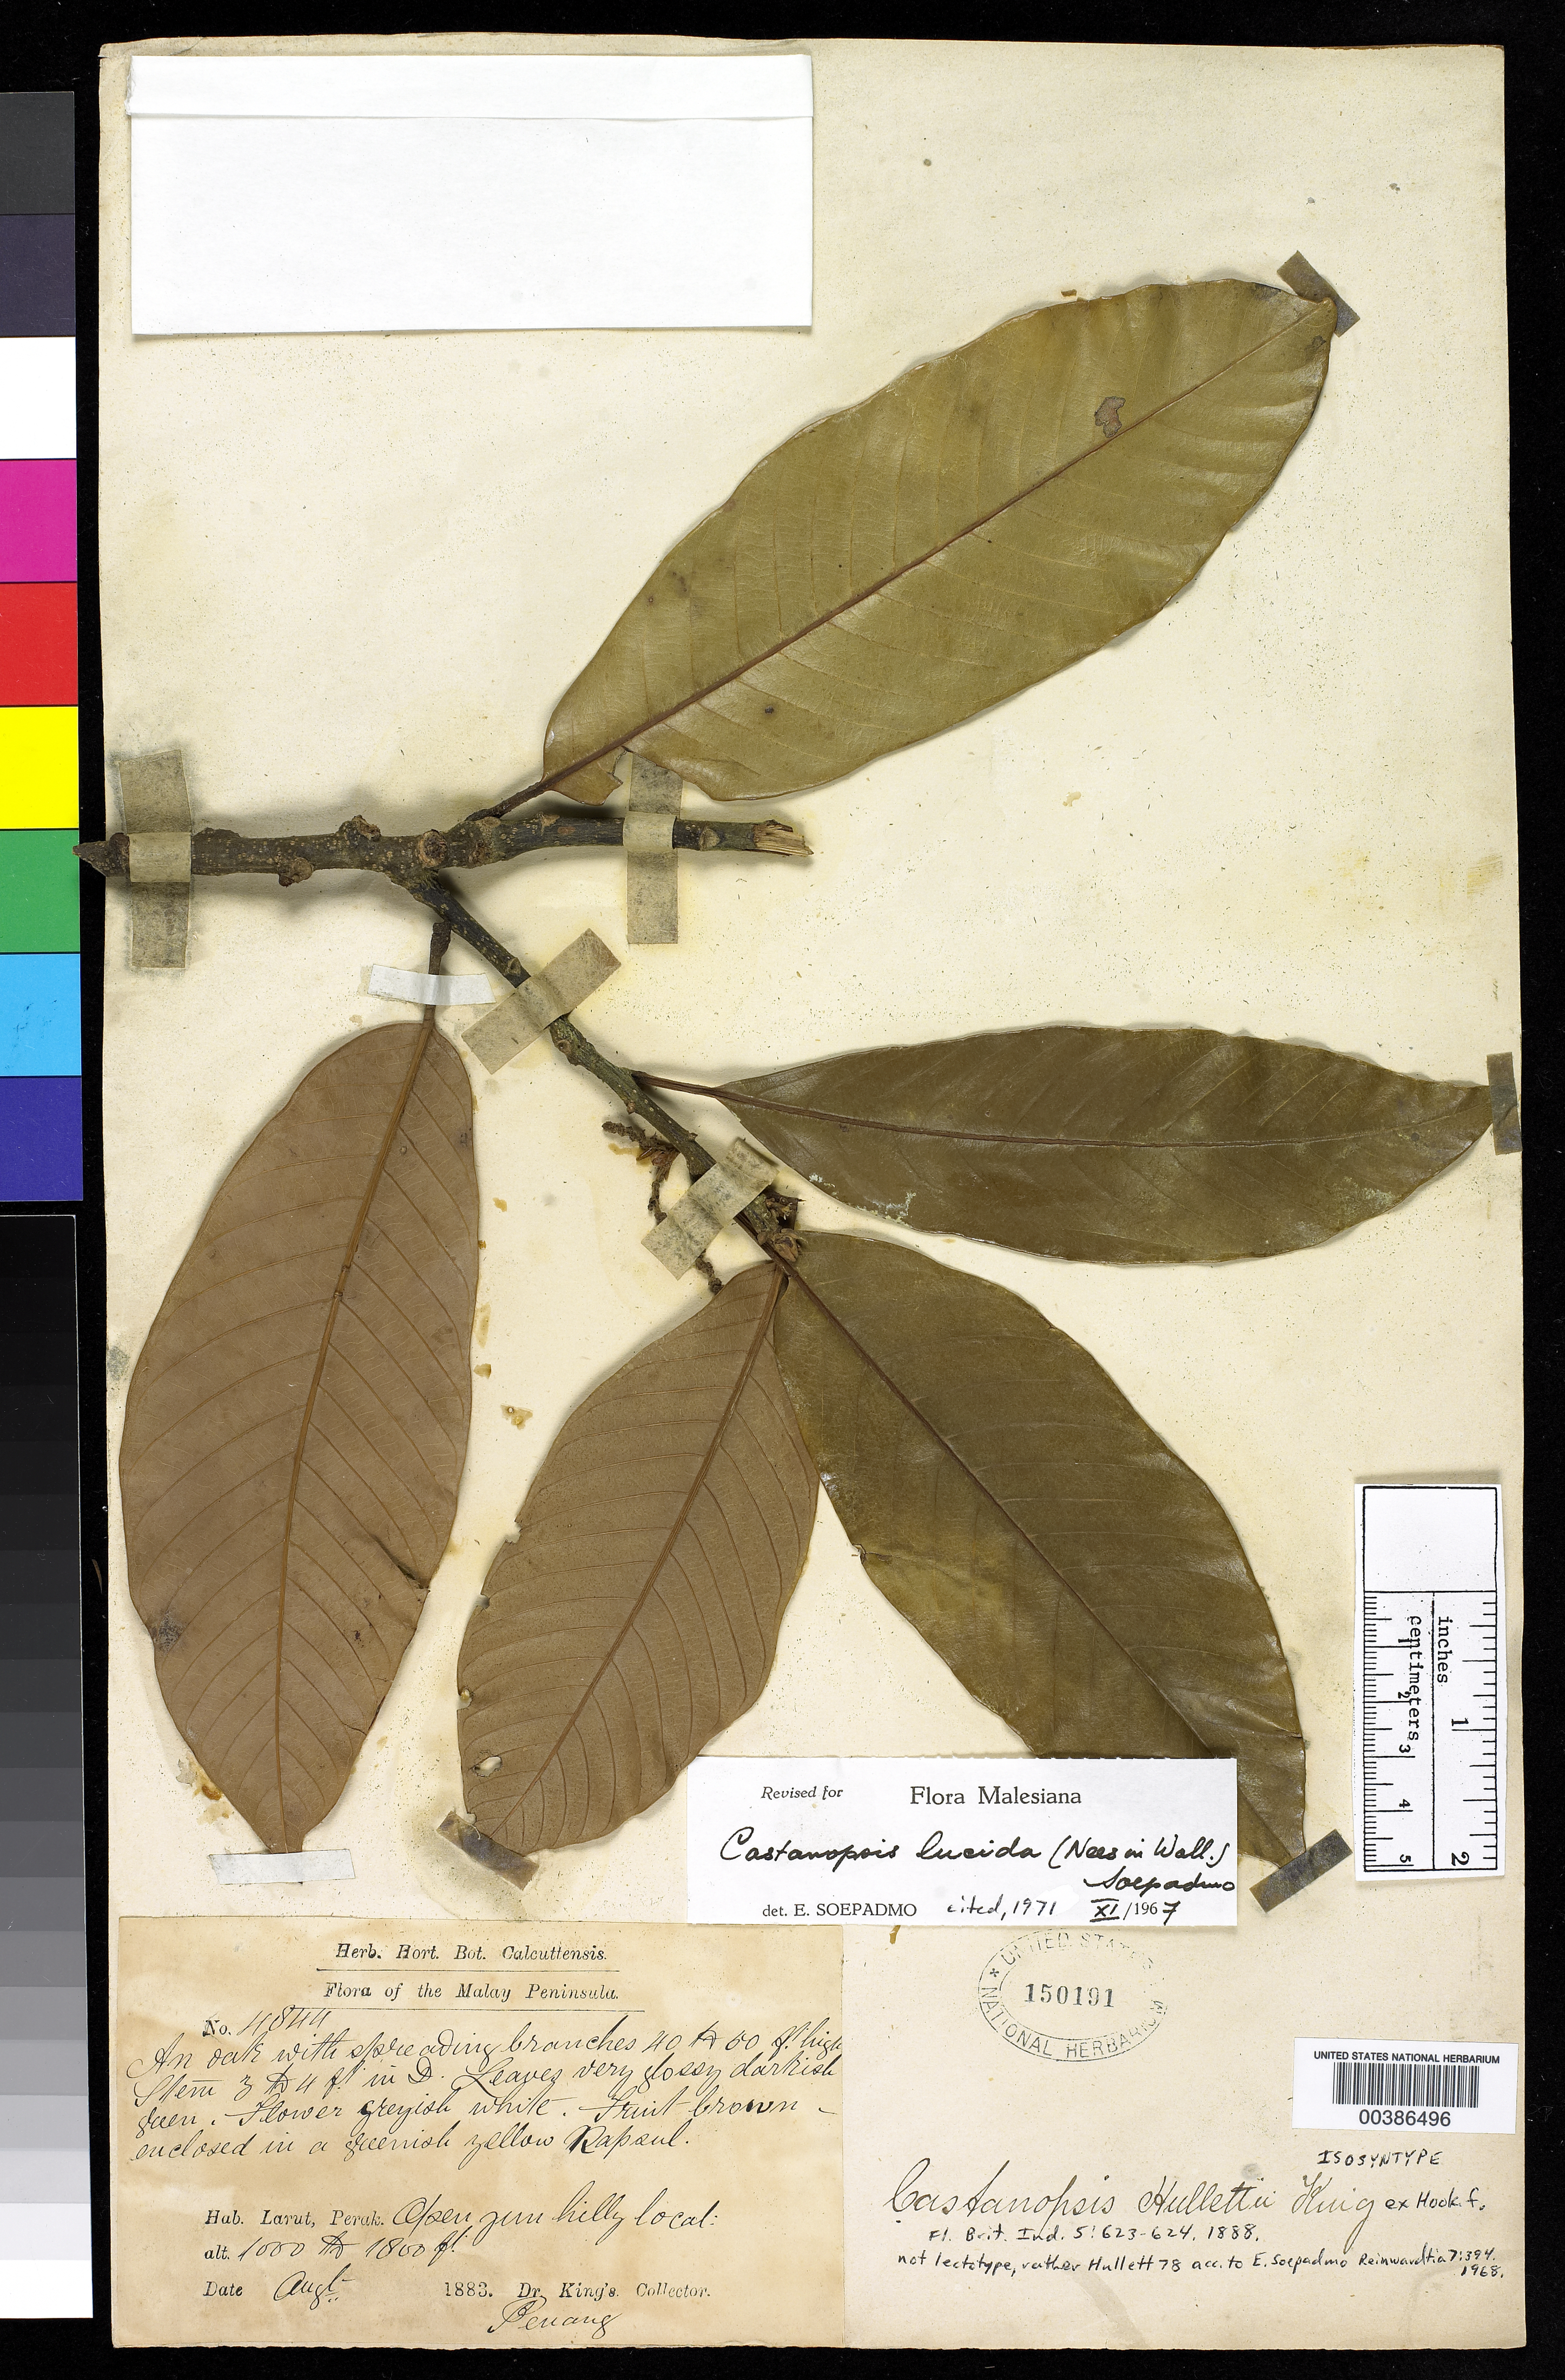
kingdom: Plantae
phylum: Tracheophyta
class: Magnoliopsida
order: Fagales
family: Fagaceae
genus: Castanopsis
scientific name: Castanopsis hullettii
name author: King ex Hook. f.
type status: Isosyntype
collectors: H. Kunstler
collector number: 4844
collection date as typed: Aug 1883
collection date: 1883-08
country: Malaysia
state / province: Perak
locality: Larut, Penang. [Malay Peninsula]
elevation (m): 305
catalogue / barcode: US 150191